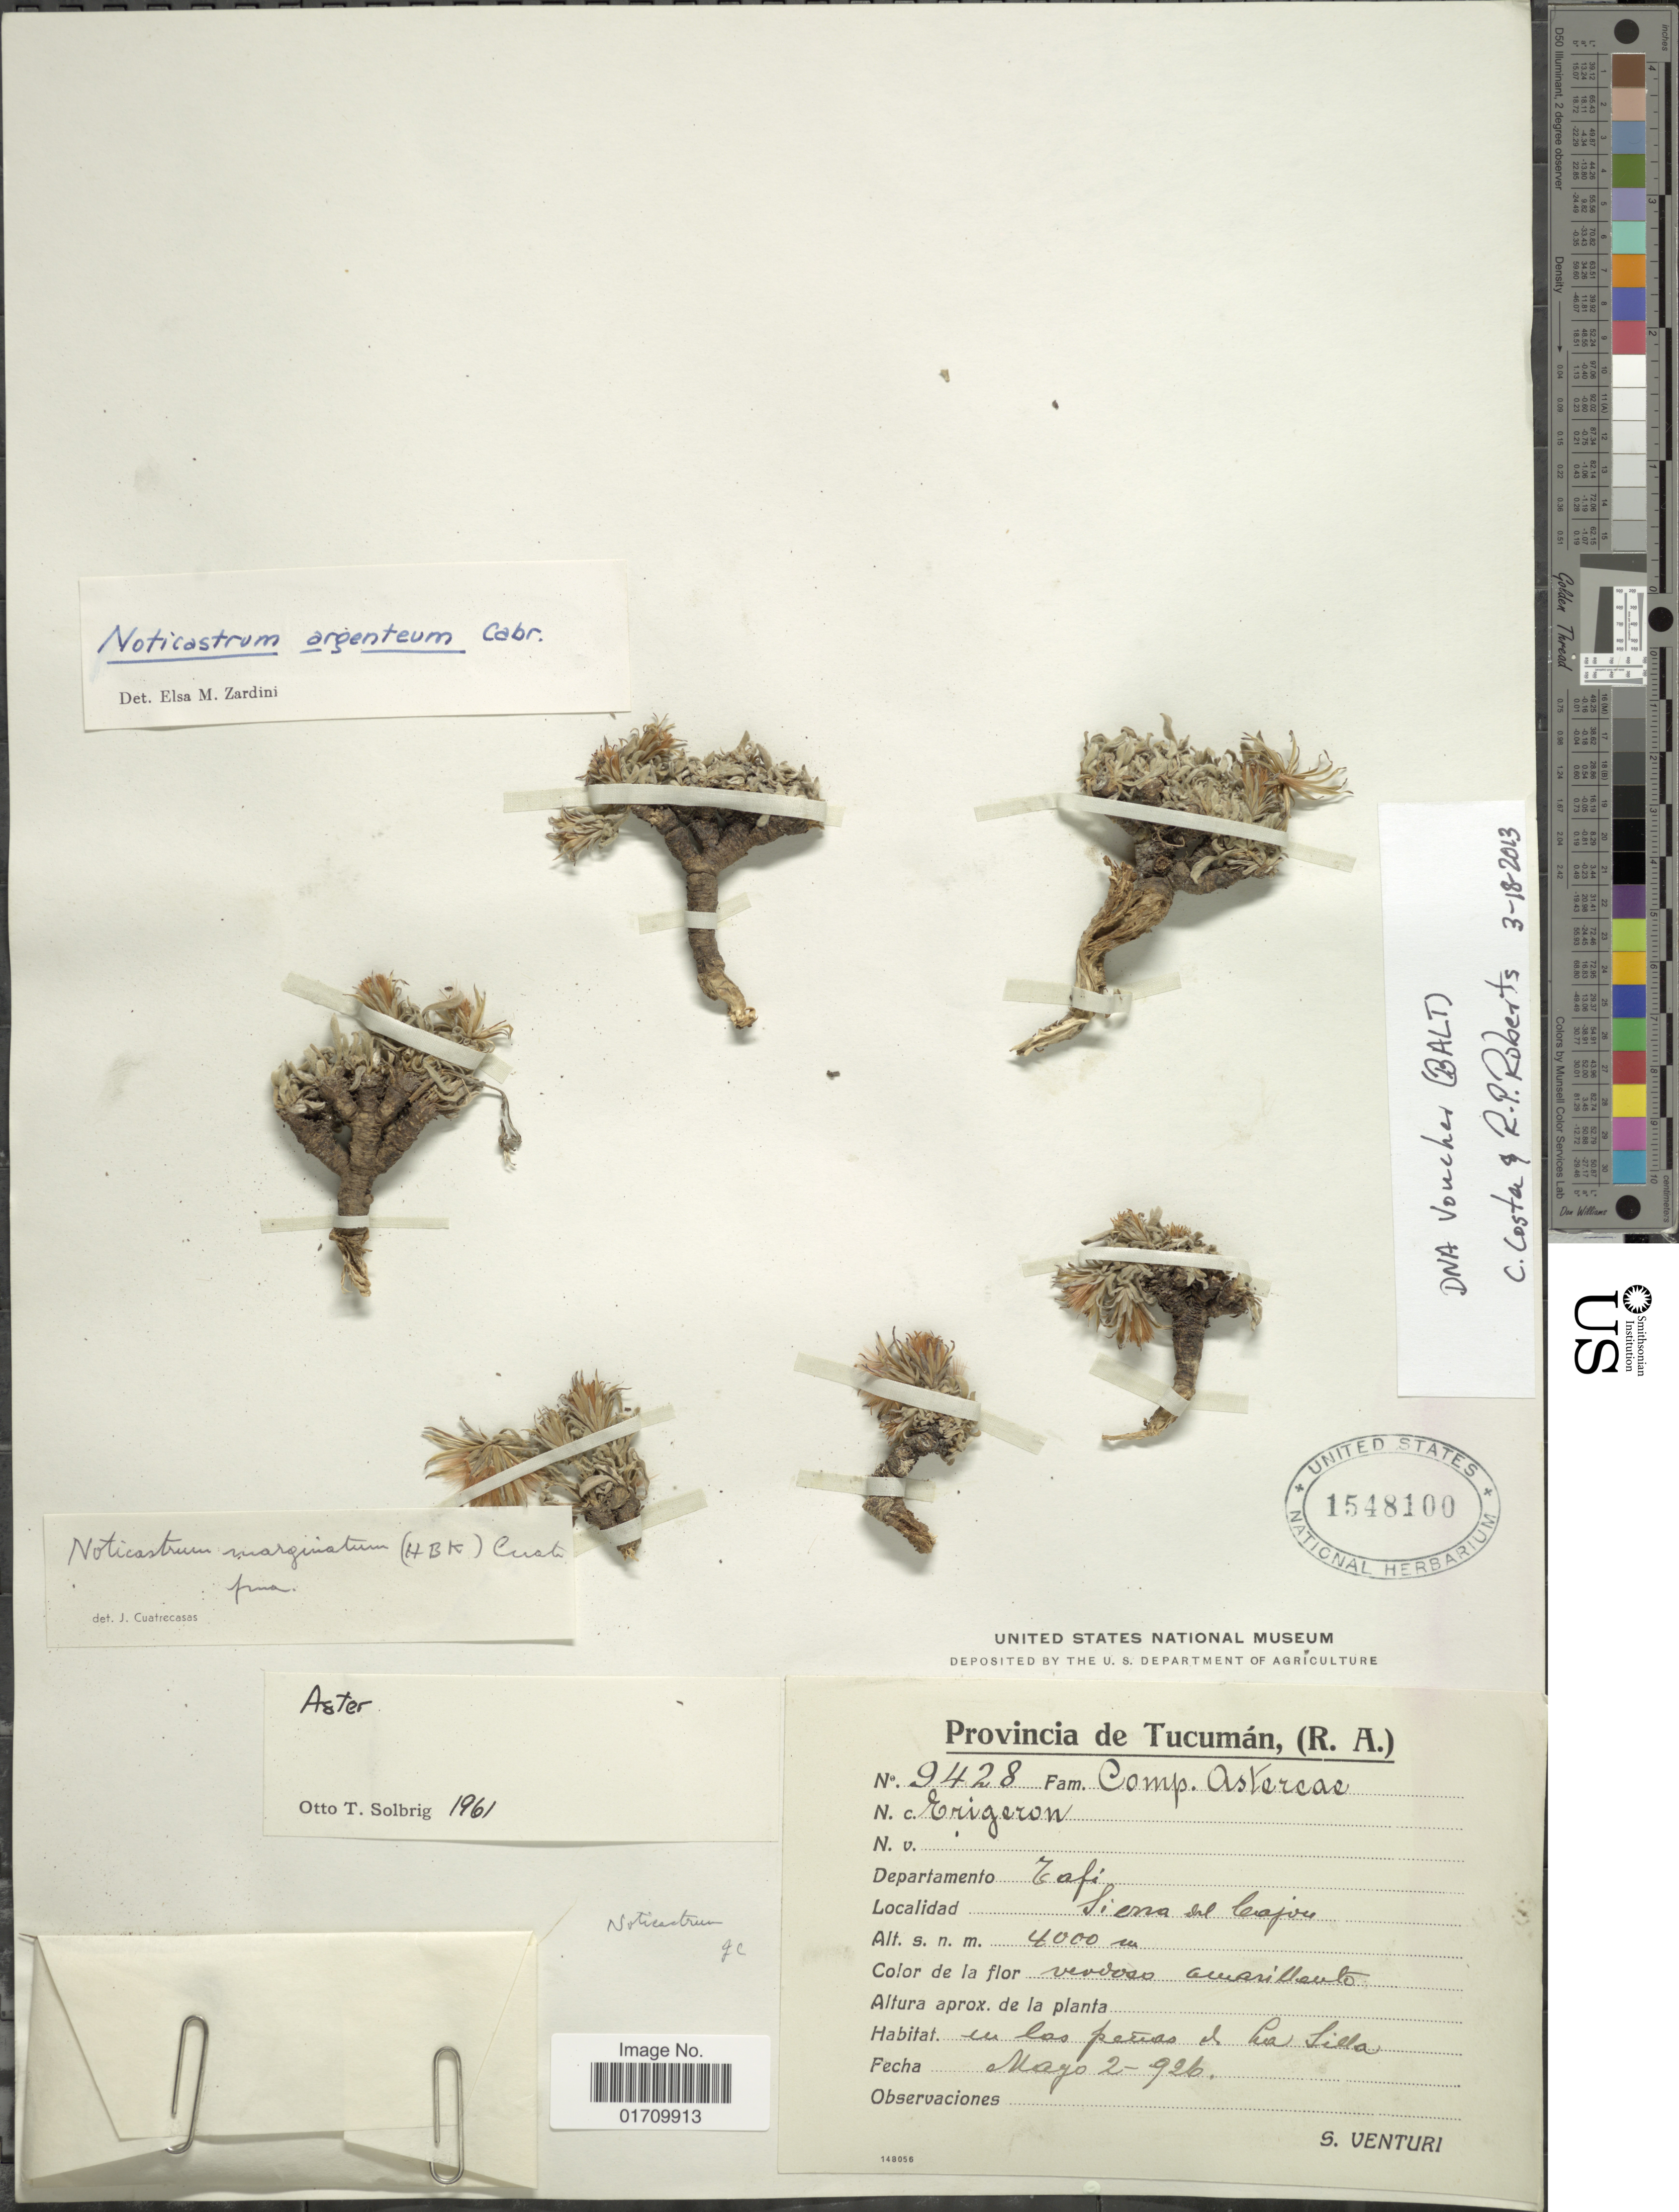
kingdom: Plantae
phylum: Tracheophyta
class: Magnoliopsida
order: Asterales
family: Asteraceae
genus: Noticastrum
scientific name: Noticastrum argenteum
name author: Cabrera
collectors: S. Venturi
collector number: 9428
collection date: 1926-05-02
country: Argentina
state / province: Tucuman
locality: Departamento Tafi, Sierra del Cajon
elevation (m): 4000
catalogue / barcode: US 1548100